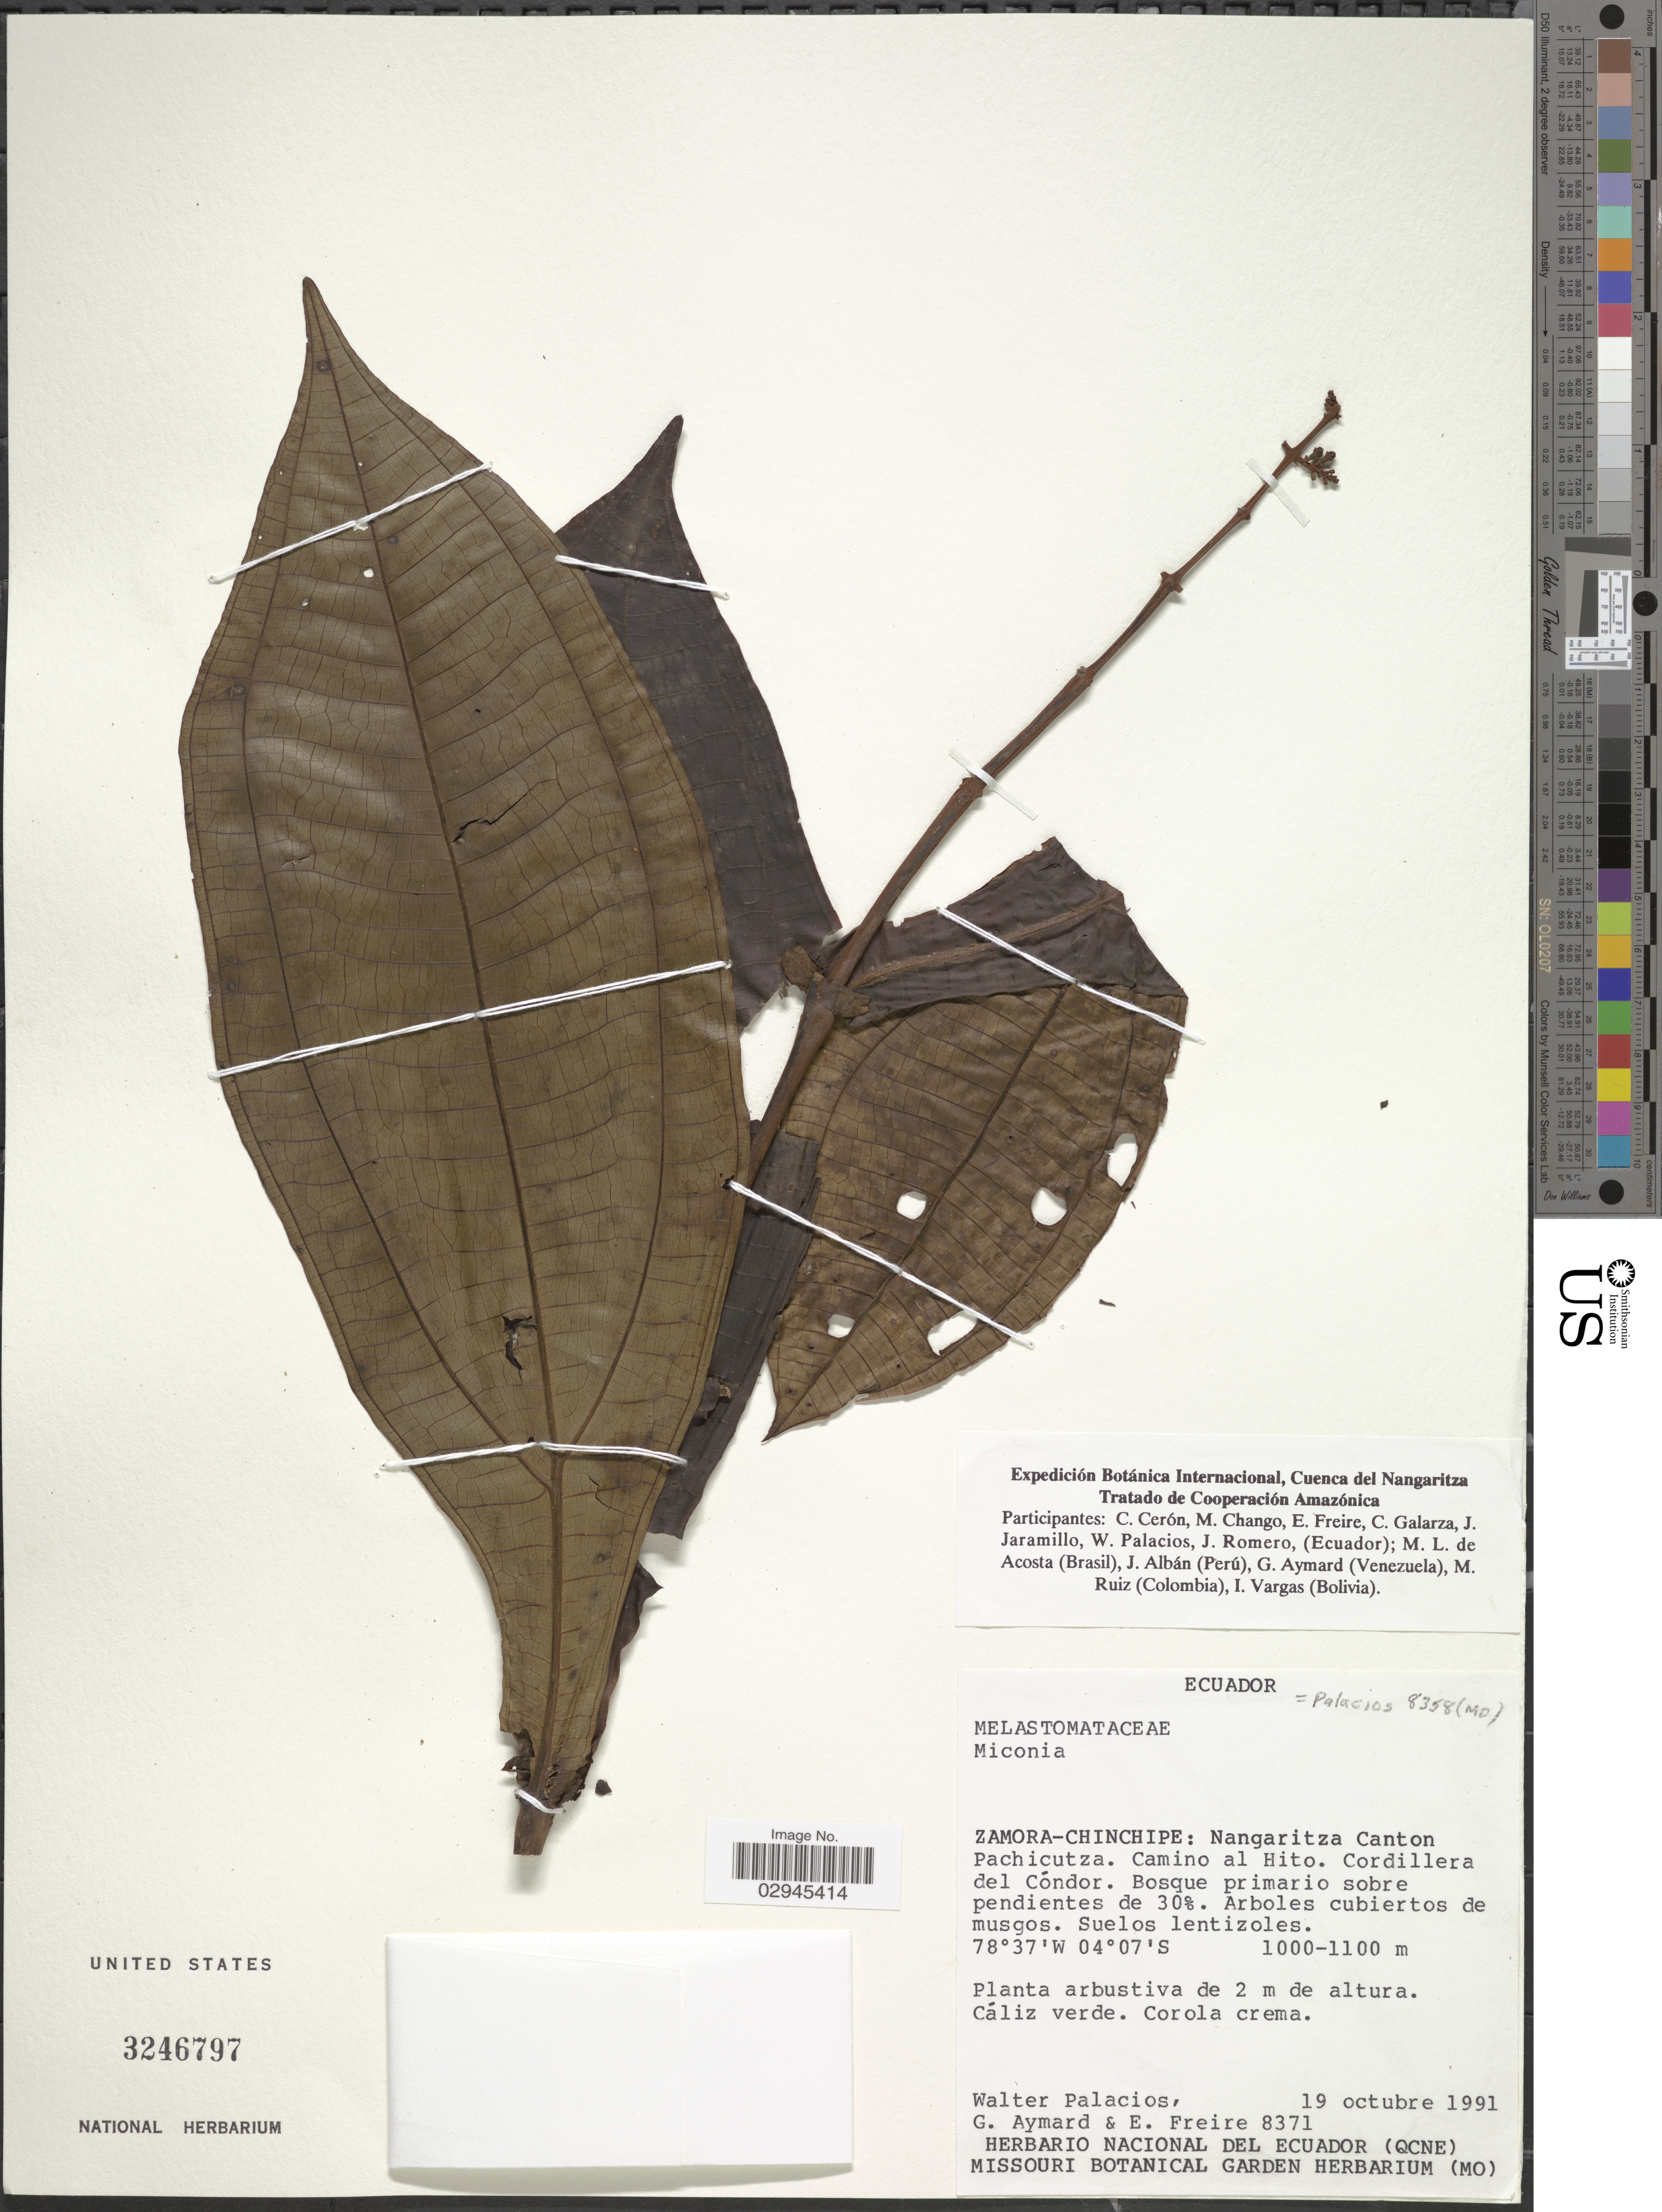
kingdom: Plantae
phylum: Tracheophyta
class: Magnoliopsida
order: Myrtales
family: Melastomataceae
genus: Miconia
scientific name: Miconia sp.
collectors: W. Palacios, G. A. Aymard & E. Freire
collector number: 8371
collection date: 1991-10-19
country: Ecuador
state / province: Zamora-Chinchipe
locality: Nangaritza Canton. Pachicutza. Camino al hito de Pachicutza. Cordillera del Cóndor.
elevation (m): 1000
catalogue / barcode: US 3246797